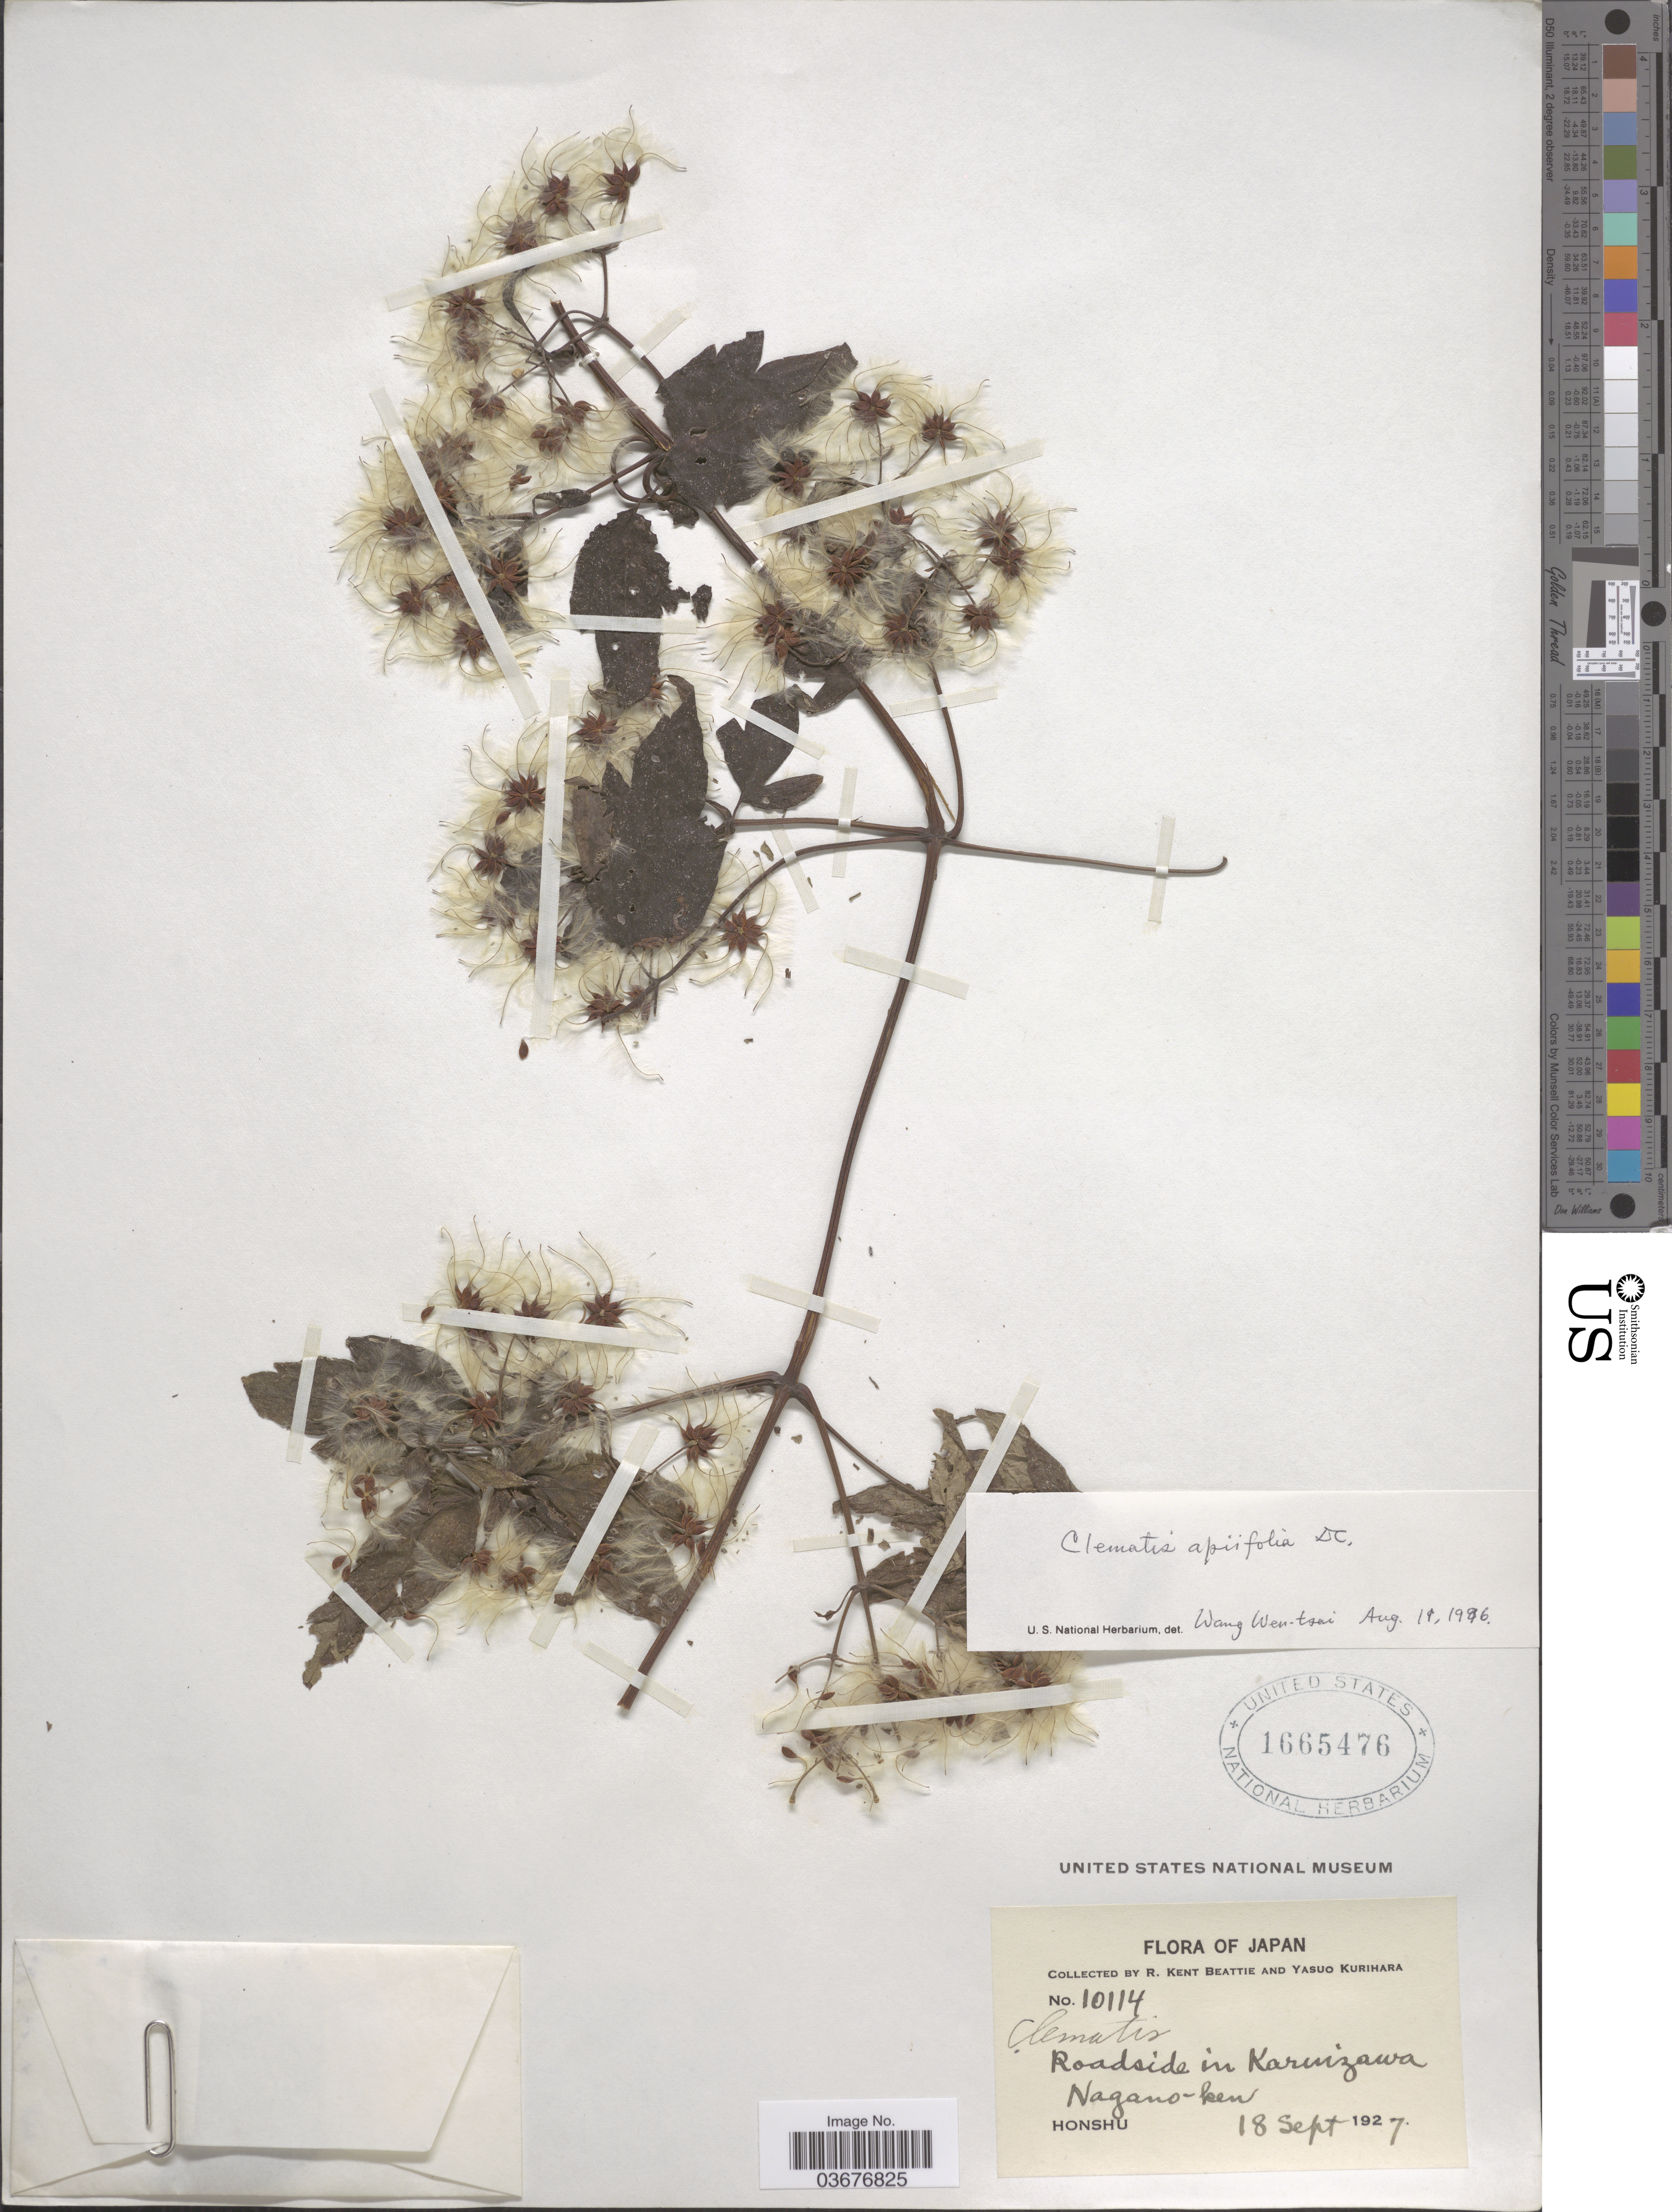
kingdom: Plantae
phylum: Tracheophyta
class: Magnoliopsida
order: Ranunculales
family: Ranunculaceae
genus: Clematis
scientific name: Clematis apiifolia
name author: DC.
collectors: R. K. Beattie & Y. Kurihara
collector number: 10114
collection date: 1927-09-18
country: Japan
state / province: Nagano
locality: Roadside in Karuizawa Nagano-ken. Honshu.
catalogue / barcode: US 1665476